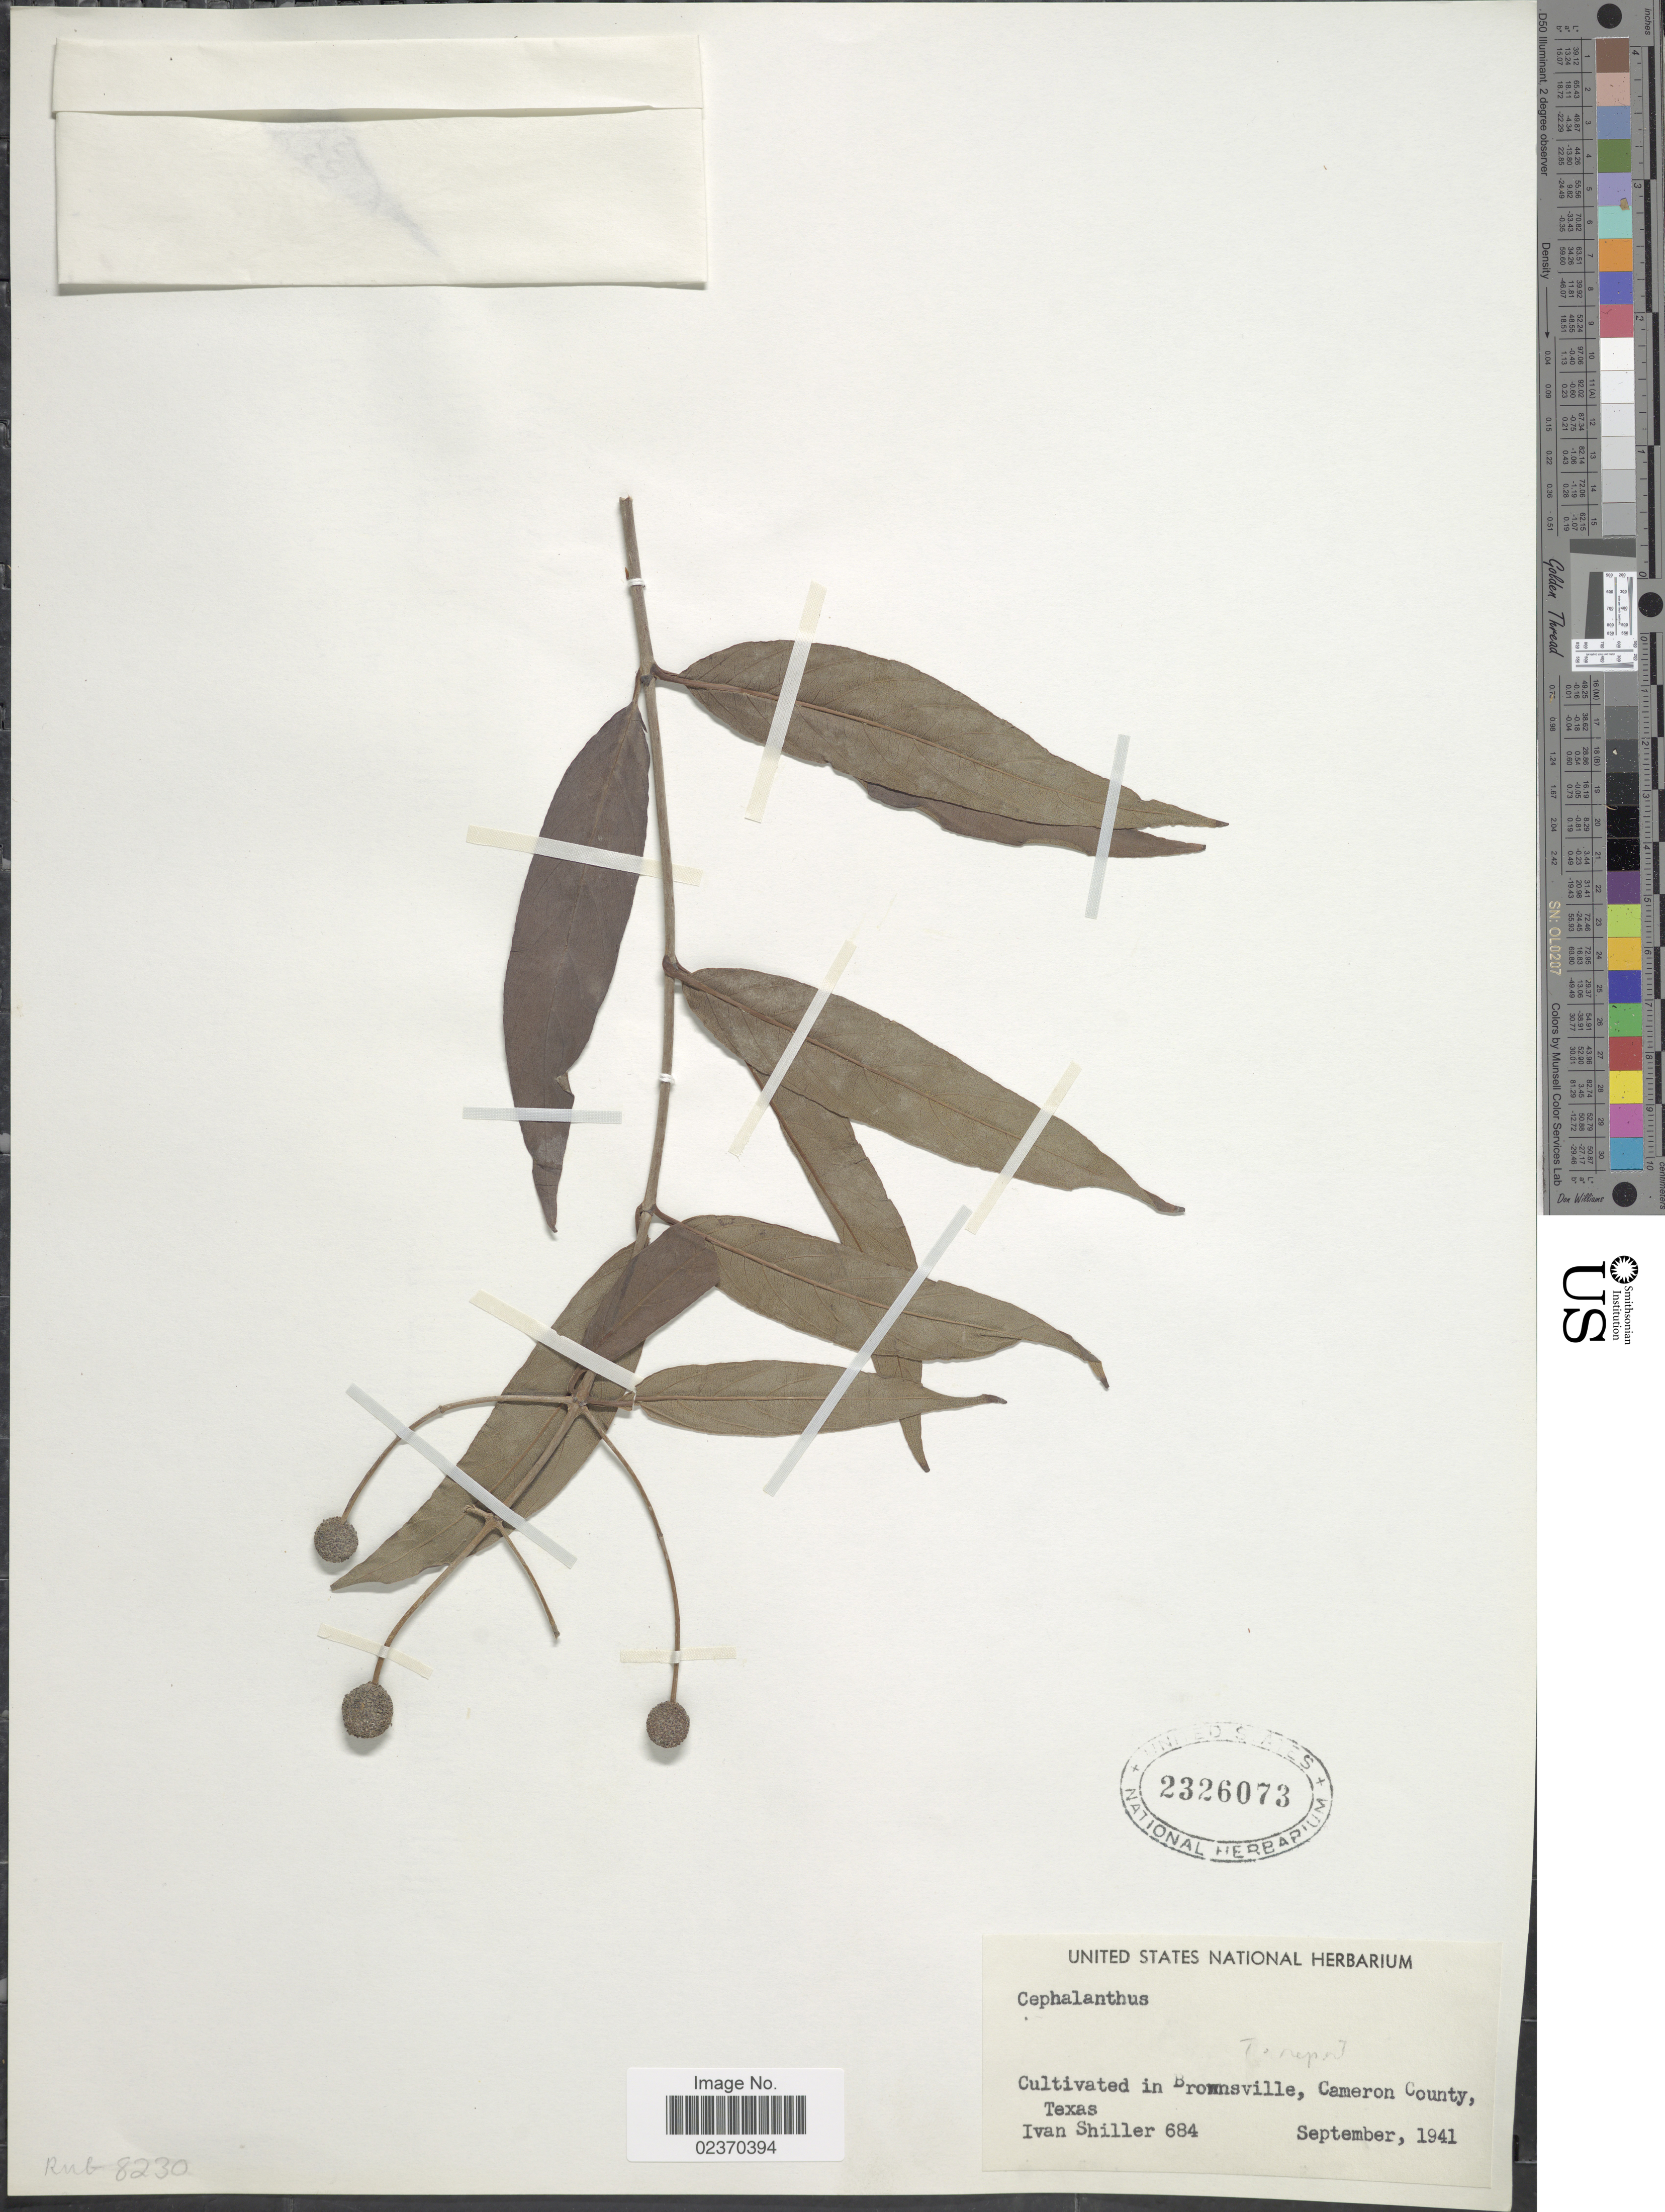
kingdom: Plantae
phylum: Tracheophyta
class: Magnoliopsida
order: Gentianales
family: Rubiaceae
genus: Cephalanthus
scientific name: Cephalanthus occidentalis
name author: L.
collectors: I. Shiller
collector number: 684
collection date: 1941-09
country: United States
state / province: Texas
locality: Brownsville, Cameron County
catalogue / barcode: US 2326073